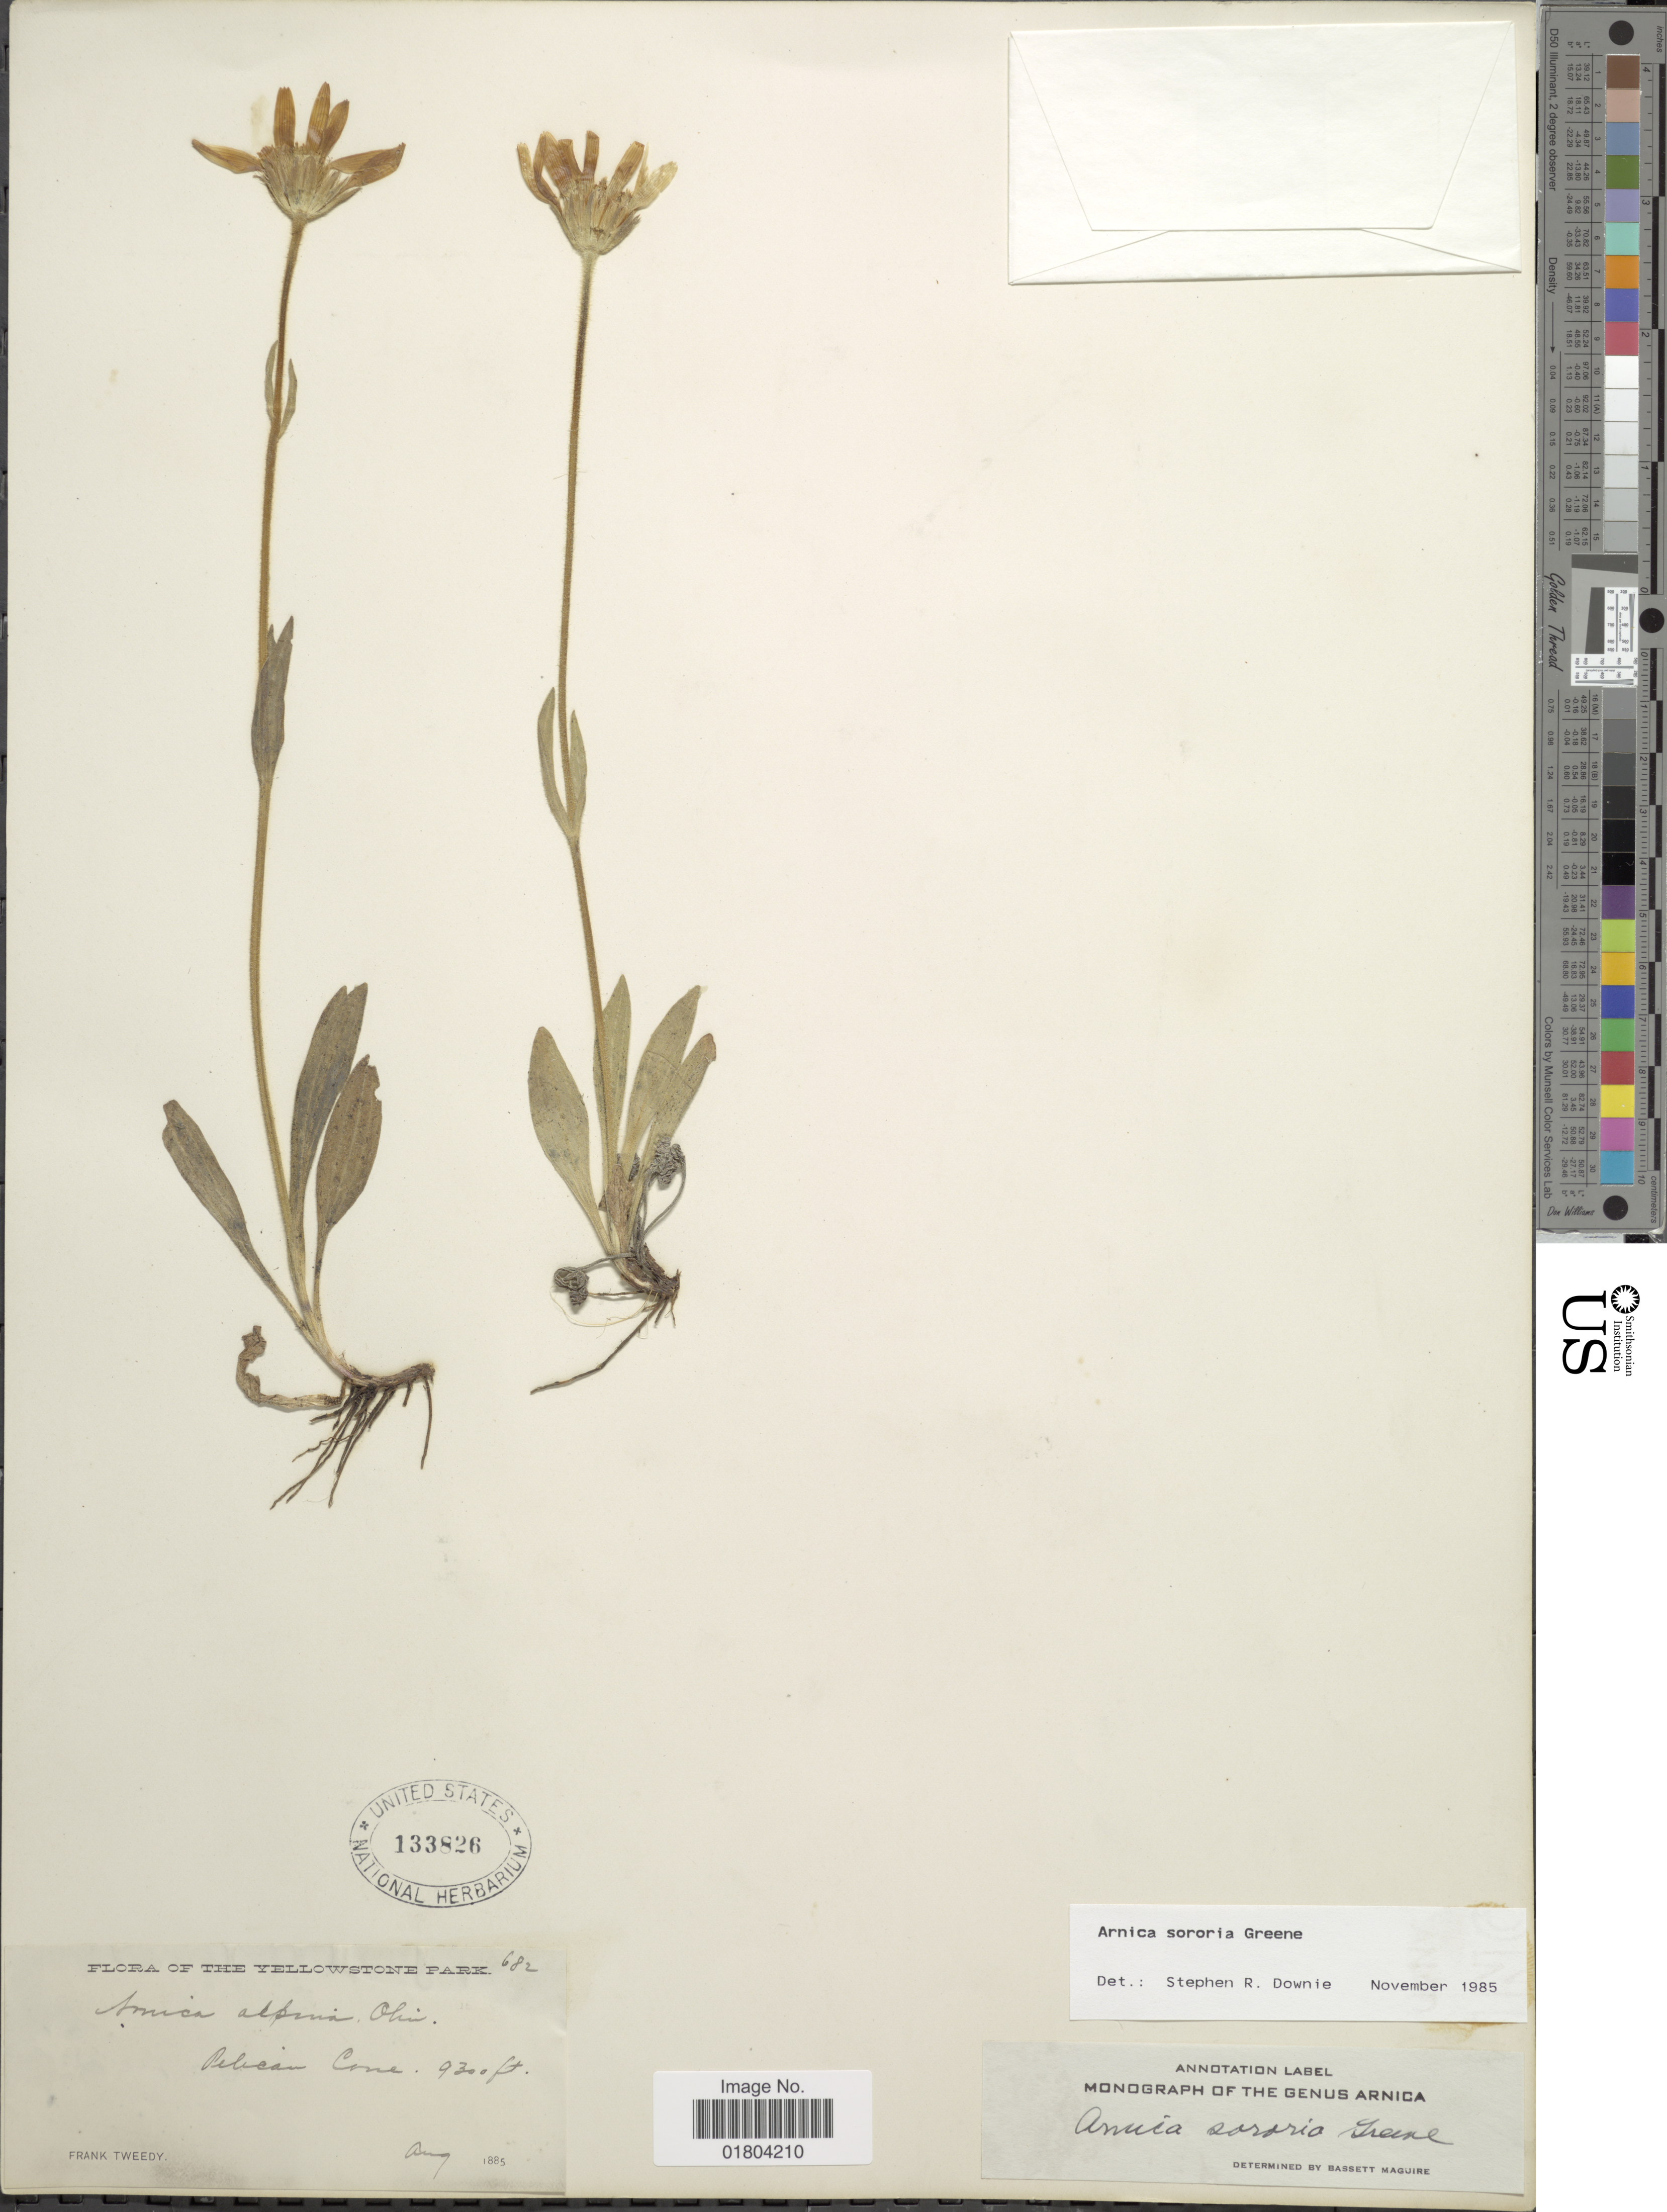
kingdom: Plantae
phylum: Tracheophyta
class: Magnoliopsida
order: Asterales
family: Asteraceae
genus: Arnica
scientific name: Arnica sororia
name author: Greene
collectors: F. Tweedy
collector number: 682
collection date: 1885-08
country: United States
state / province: Wyoming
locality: The Yellowstone Park, Pelecan Cone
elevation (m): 2835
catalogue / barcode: US 133826